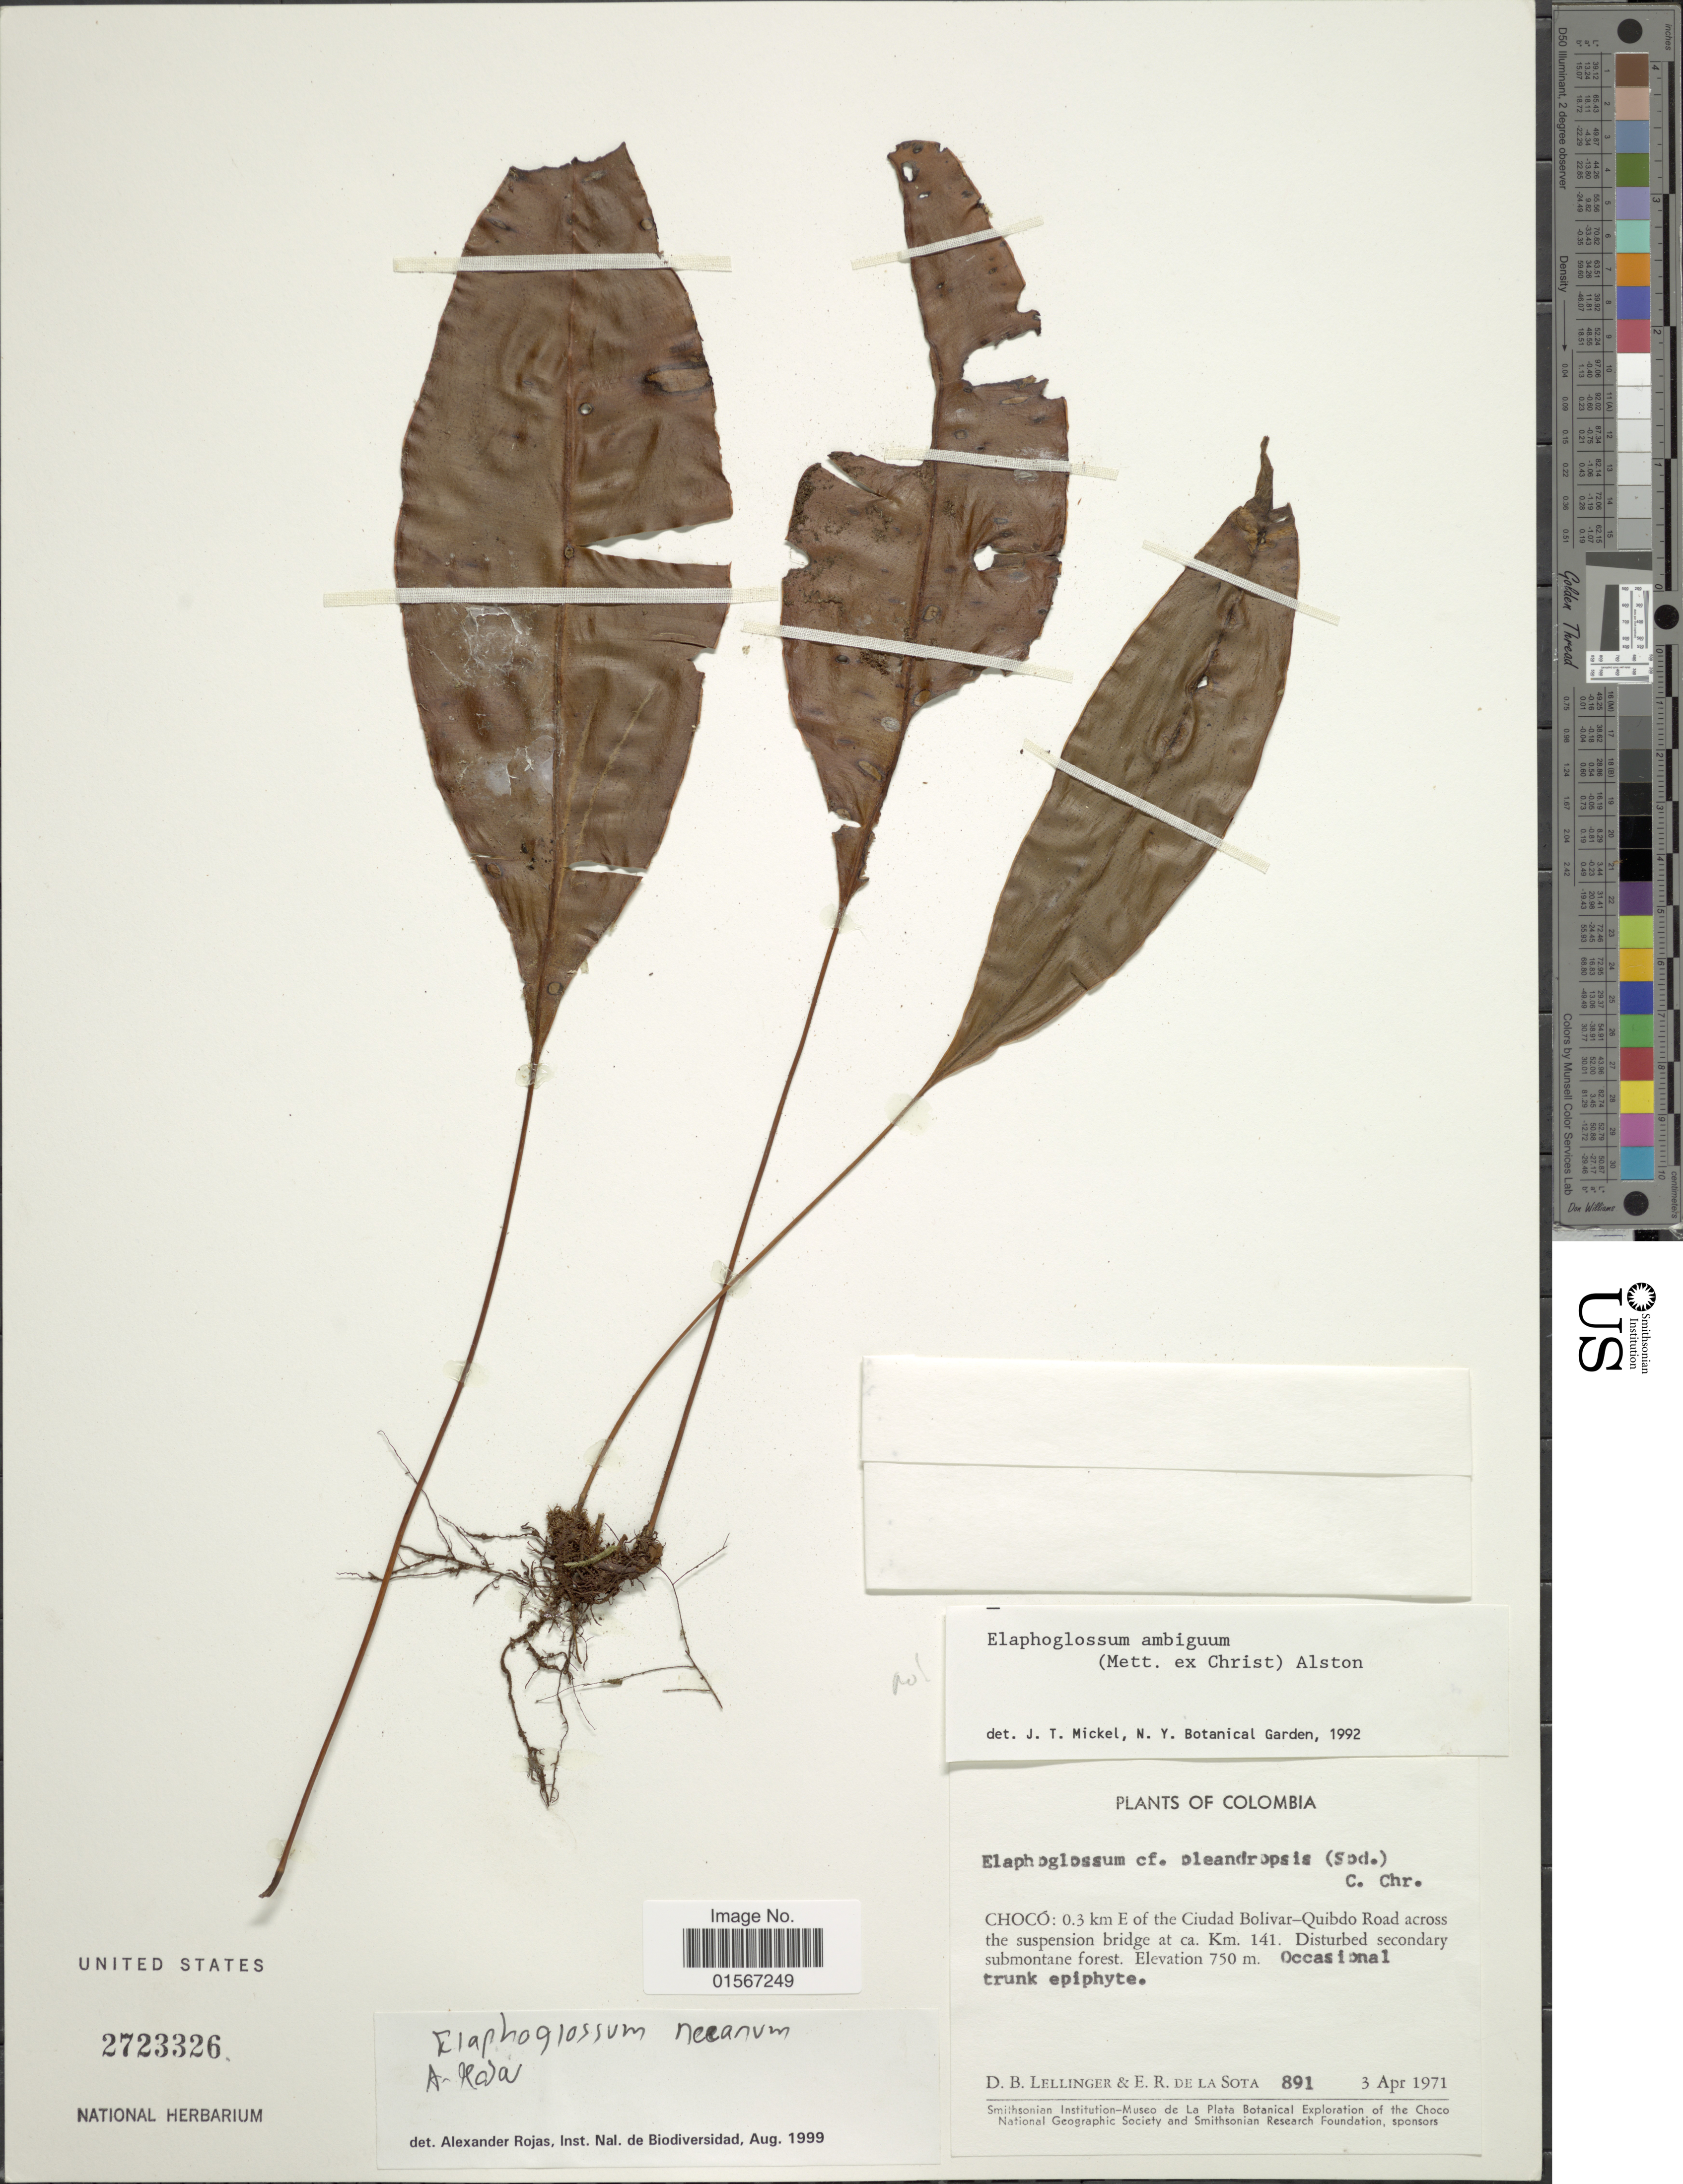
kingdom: Plantae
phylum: Tracheophyta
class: Polypodiopsida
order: Polypodiales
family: Dryopteridaceae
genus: Elaphoglossum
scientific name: Elaphoglossum oleandropsis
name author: (Sodiro) C. Chr.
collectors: D. B. Lellinger & E. R. de la Sota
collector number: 891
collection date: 1971-04-03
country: Colombia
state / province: Chocó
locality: Colombia, Chocó: 0.3 km E of the Ciudad Bolivar-Quibdo Road across the suspension bridge at ca. Km. 141.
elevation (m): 750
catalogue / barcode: US 2723326